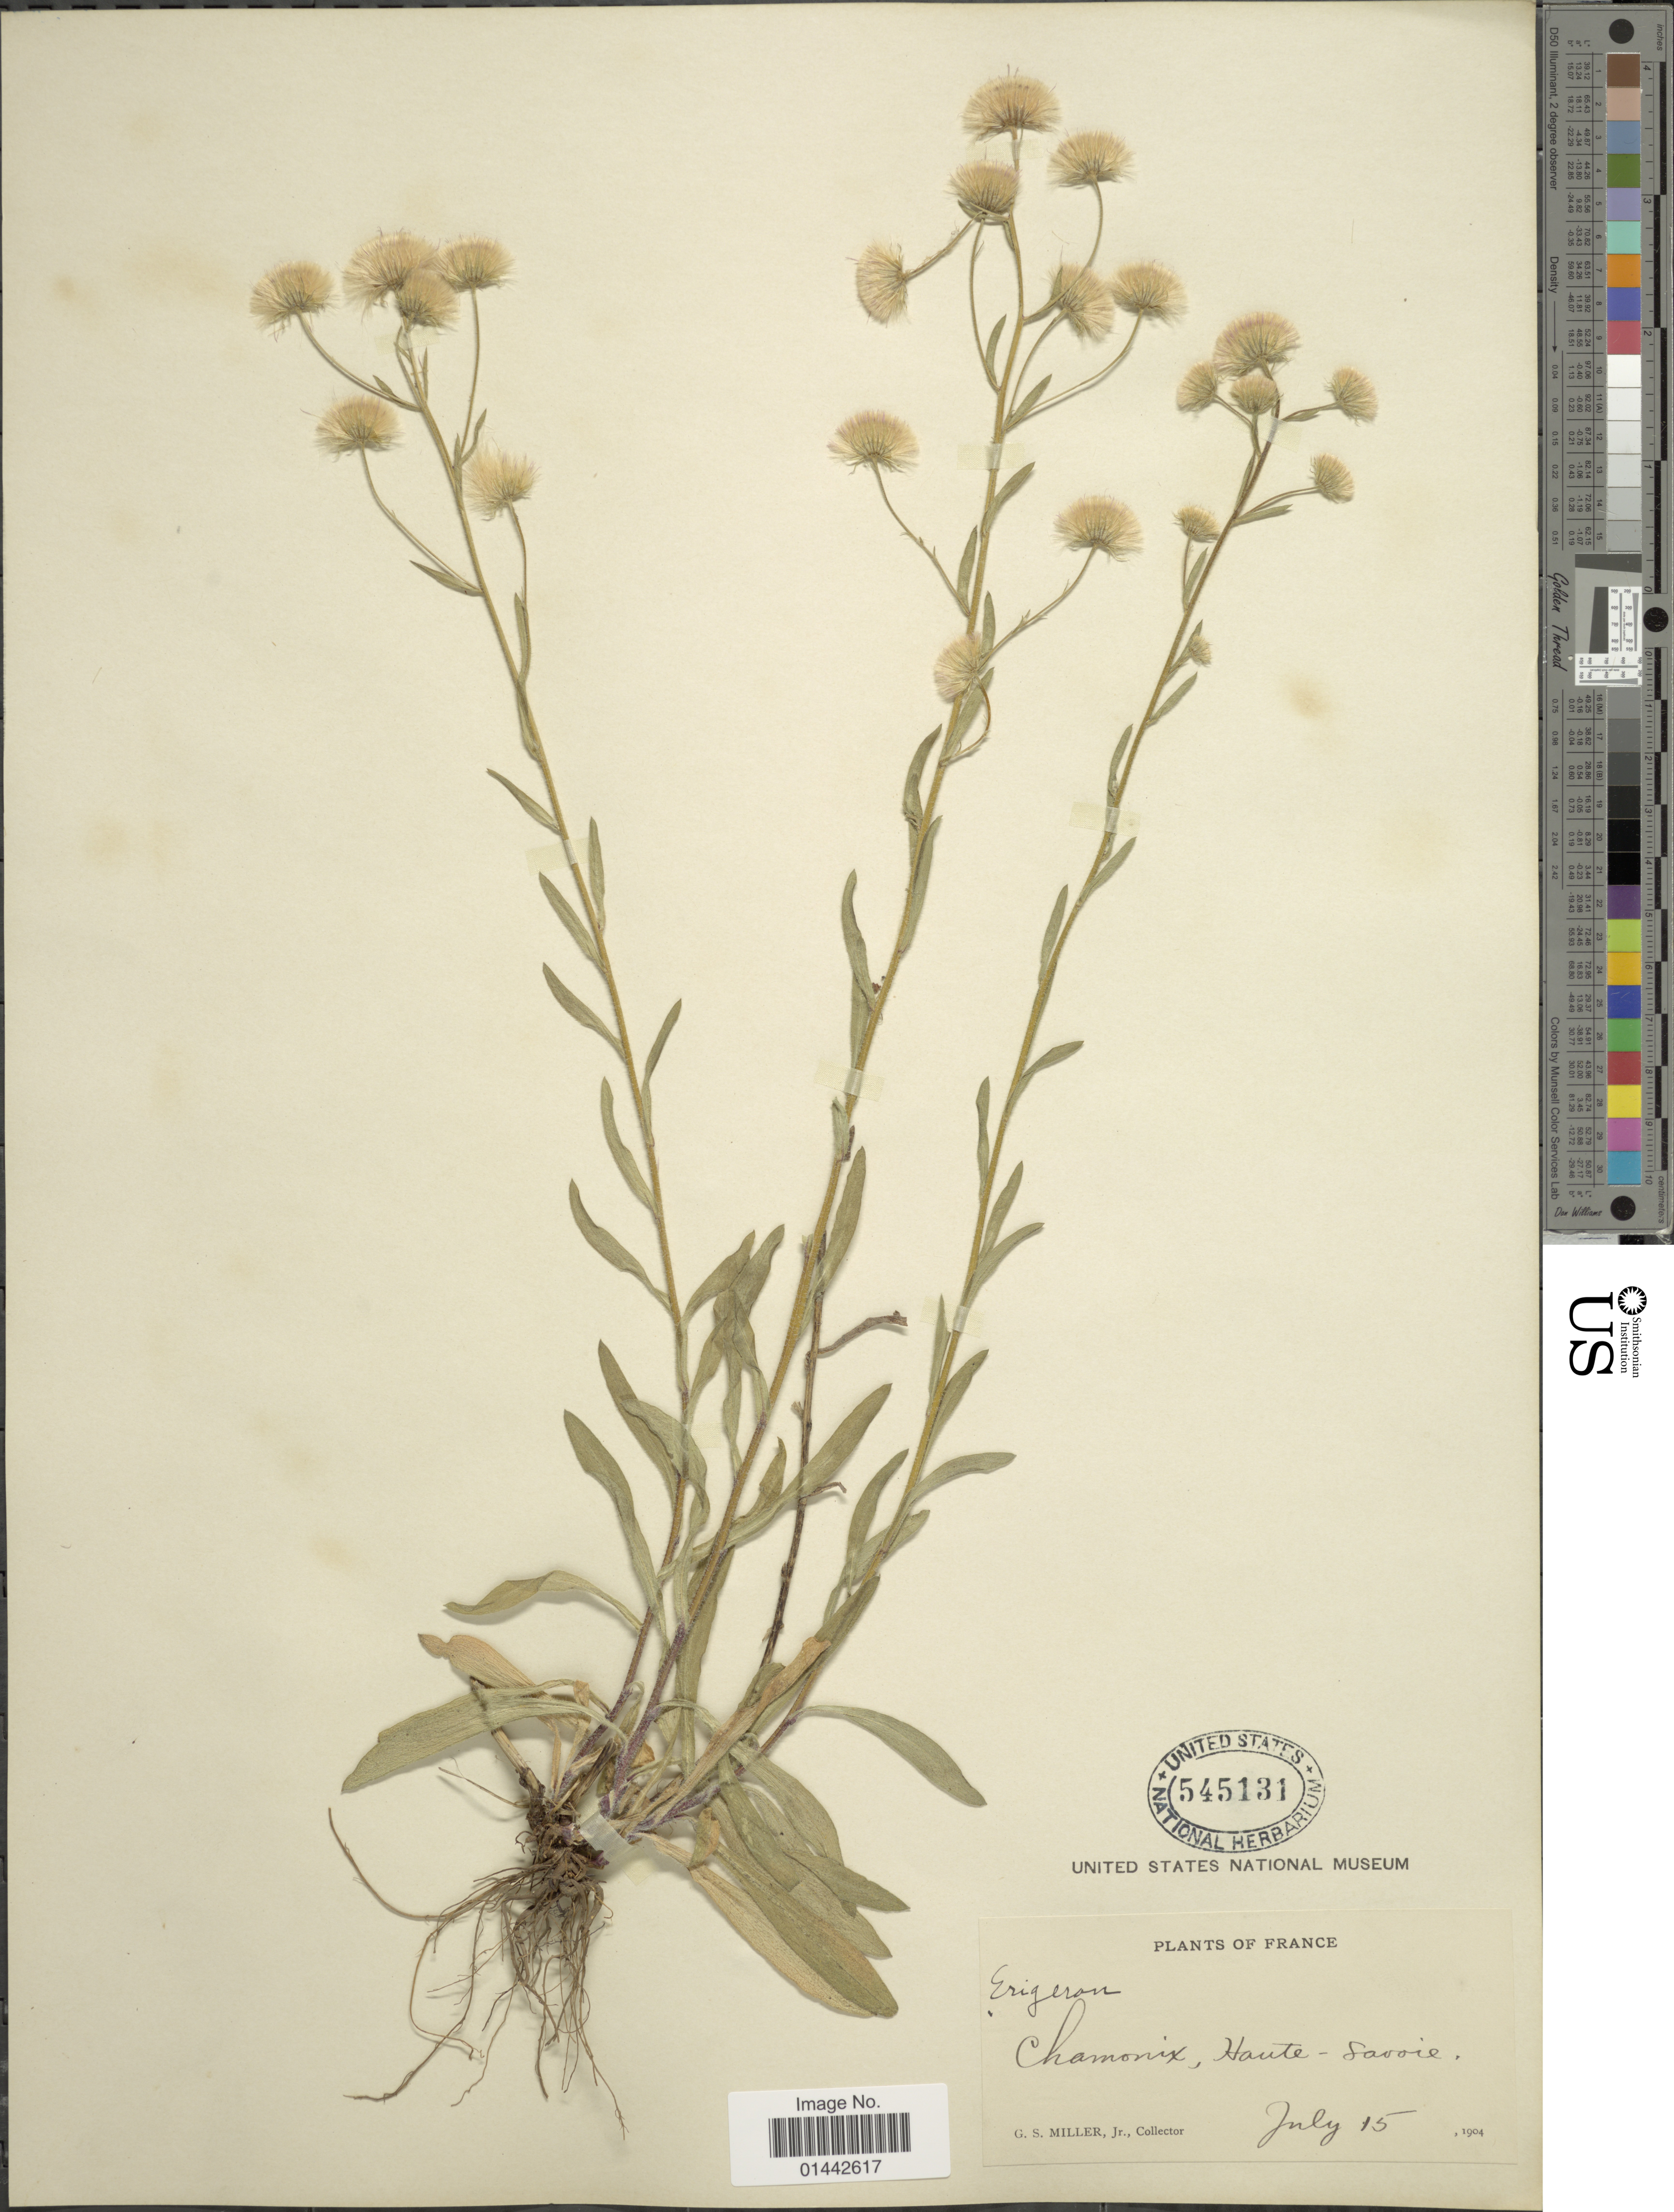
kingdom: Plantae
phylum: Tracheophyta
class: Magnoliopsida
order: Asterales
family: Asteraceae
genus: Erigeron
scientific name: Erigeron acris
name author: L.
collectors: G. S. Miller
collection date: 1904-07-15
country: France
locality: Chamonix, Haute-Savoie.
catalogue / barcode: US 545131